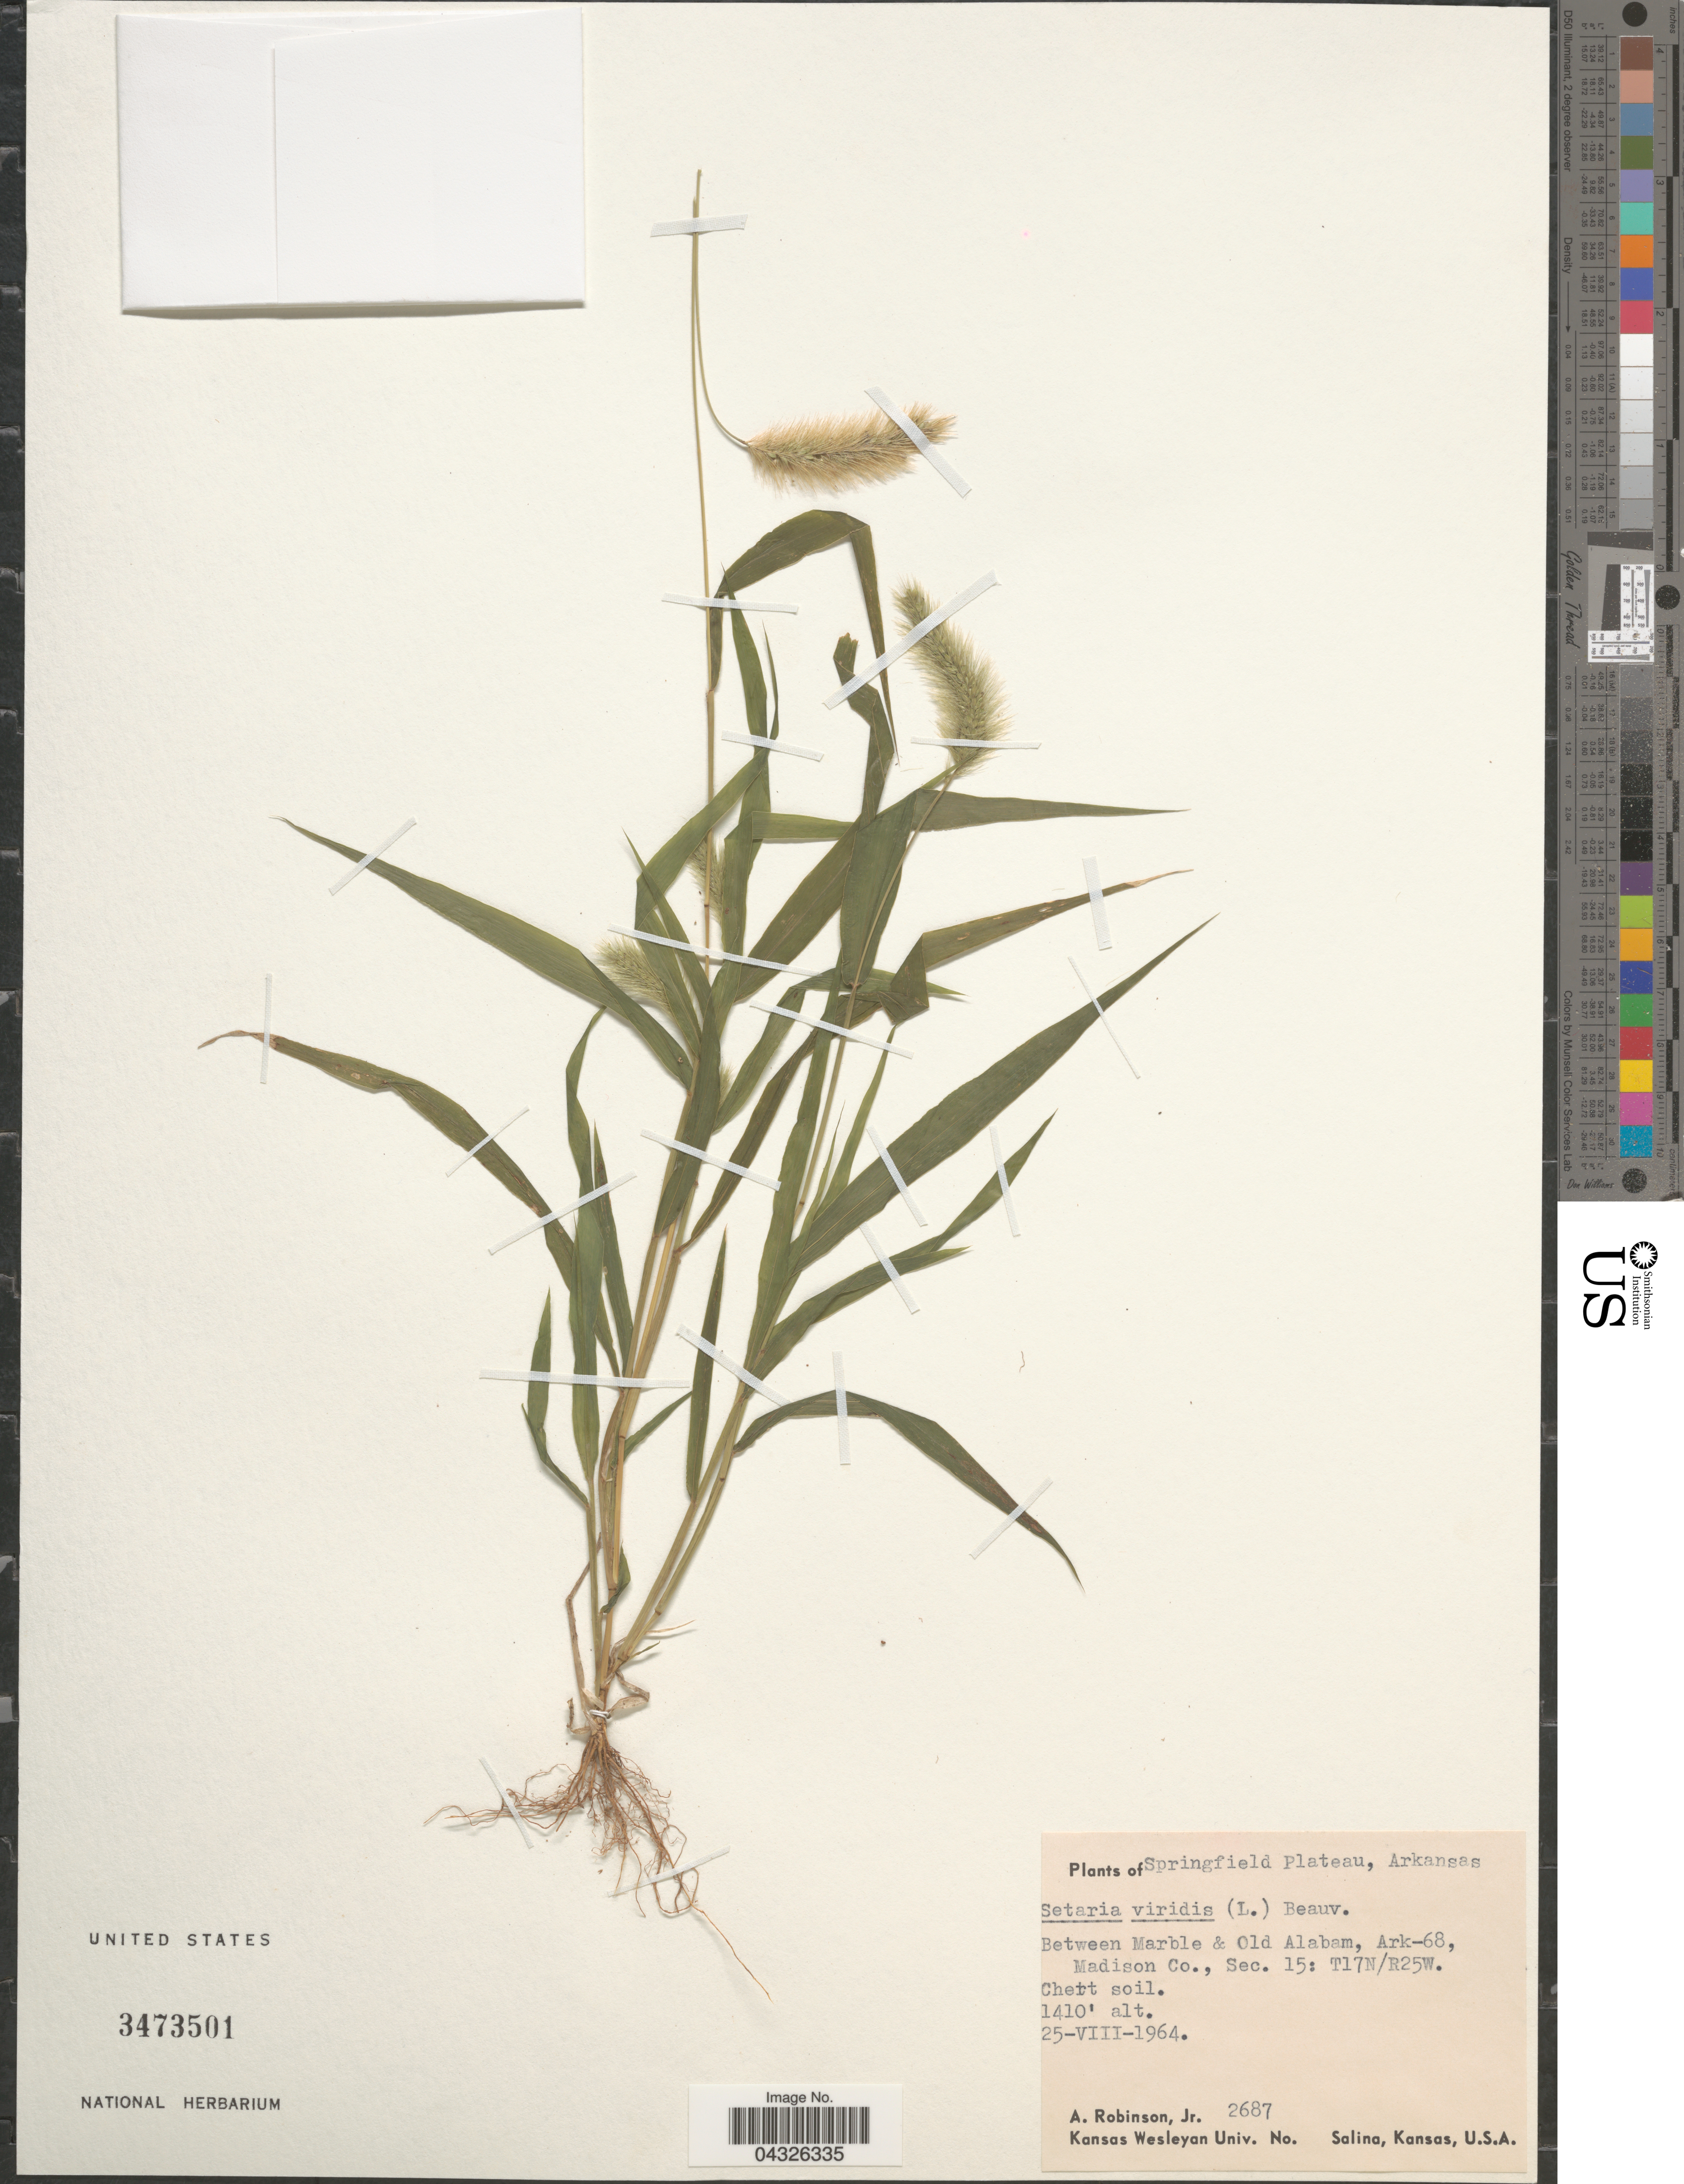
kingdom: Plantae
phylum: Tracheophyta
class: Liliopsida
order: Poales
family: Poaceae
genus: Setaria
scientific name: Setaria viridis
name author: (L.) P. Beauv.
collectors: A. Robinson Jr.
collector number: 2687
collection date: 1964-08-25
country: United States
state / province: Arkansas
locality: Springfield Plateau. Between Marble & Old Alabam, Ark-68, Madison Co., Sec. 15: T17N/R25W. Chett soil.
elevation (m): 430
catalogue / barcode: US 3473501